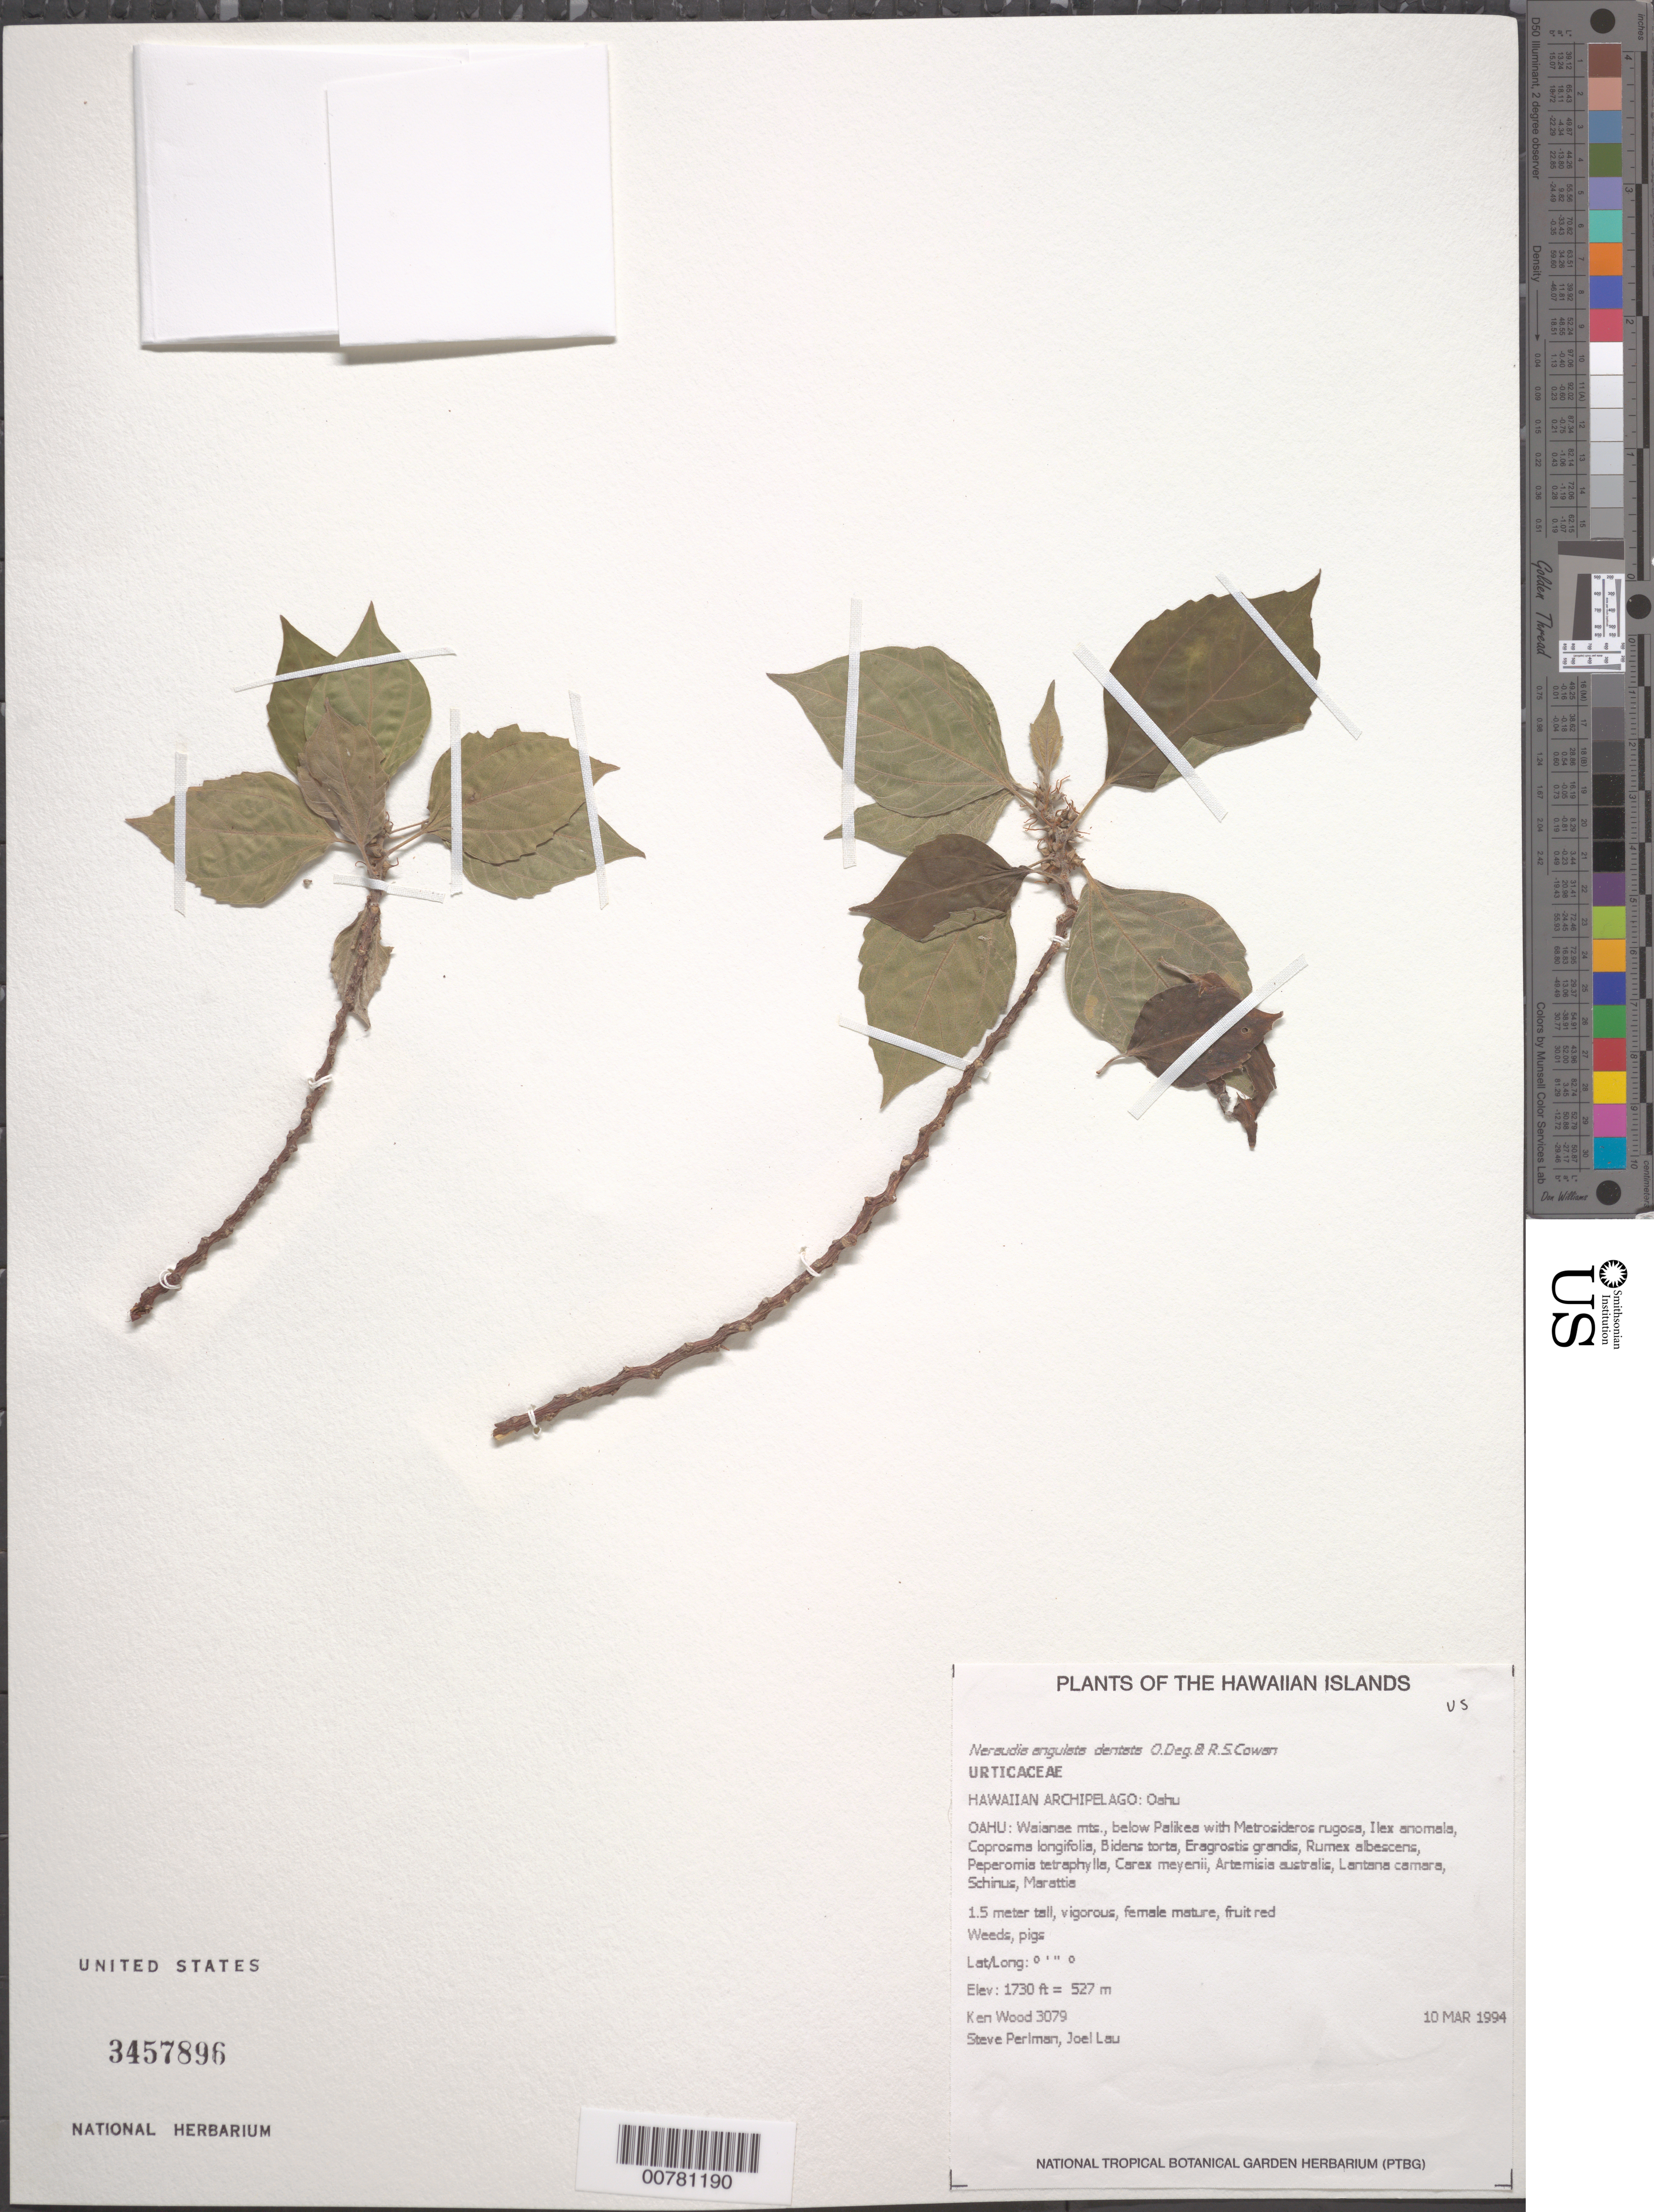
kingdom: Plantae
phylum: Tracheophyta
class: Magnoliopsida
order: Rosales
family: Urticaceae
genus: Neraudia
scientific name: Neraudia angulata var. dentata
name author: R.S. Cowan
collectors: K. R. Wood, S. P. Perlman & J. Lau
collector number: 3079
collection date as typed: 10 Mar 1994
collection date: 1994-03-10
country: United States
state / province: Hawaii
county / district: Honolulu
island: Oahu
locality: Waianae mountains, below Palikea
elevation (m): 527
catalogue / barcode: US 3457896